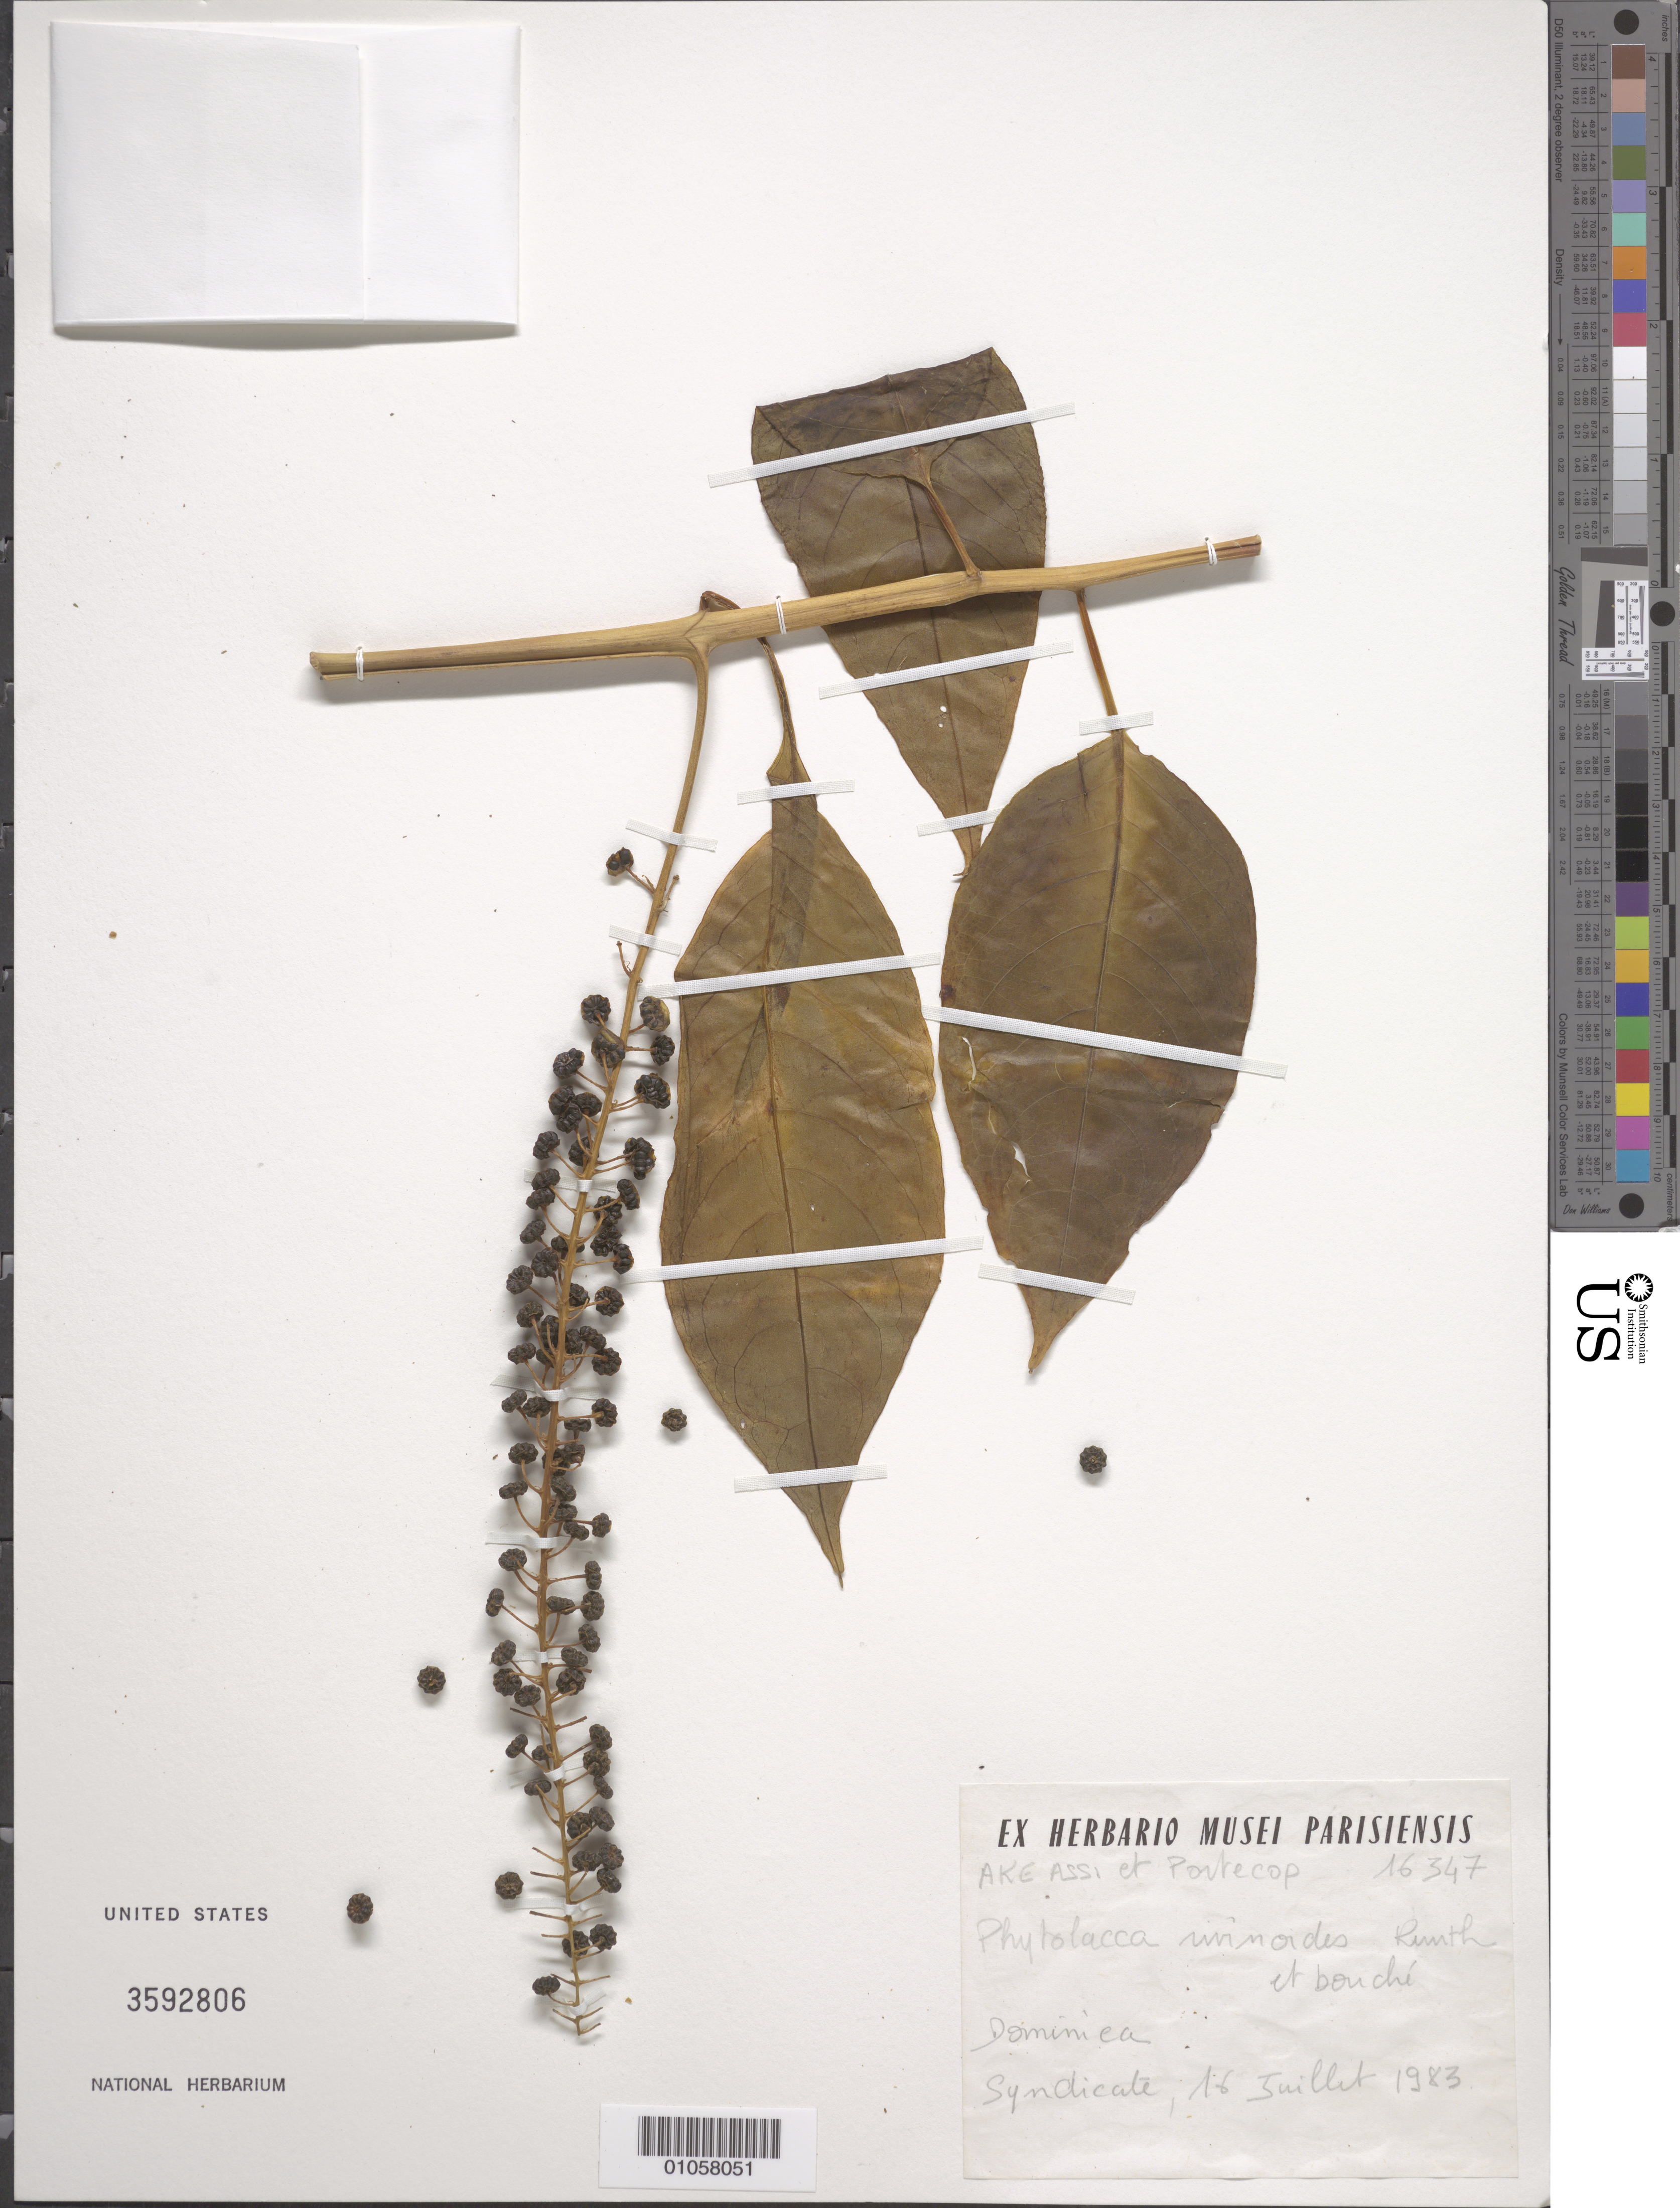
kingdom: Plantae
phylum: Tracheophyta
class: Magnoliopsida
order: Caryophyllales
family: Phytolaccaceae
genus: Phytolacca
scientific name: Phytolacca rivinoides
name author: Kunth & C.D. Bouché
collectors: A. Ake & -. Portecop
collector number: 16347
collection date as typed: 16 Jul 1983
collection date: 1983-07-16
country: Dominica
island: Dominica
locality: Syndicate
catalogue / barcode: US 3592806